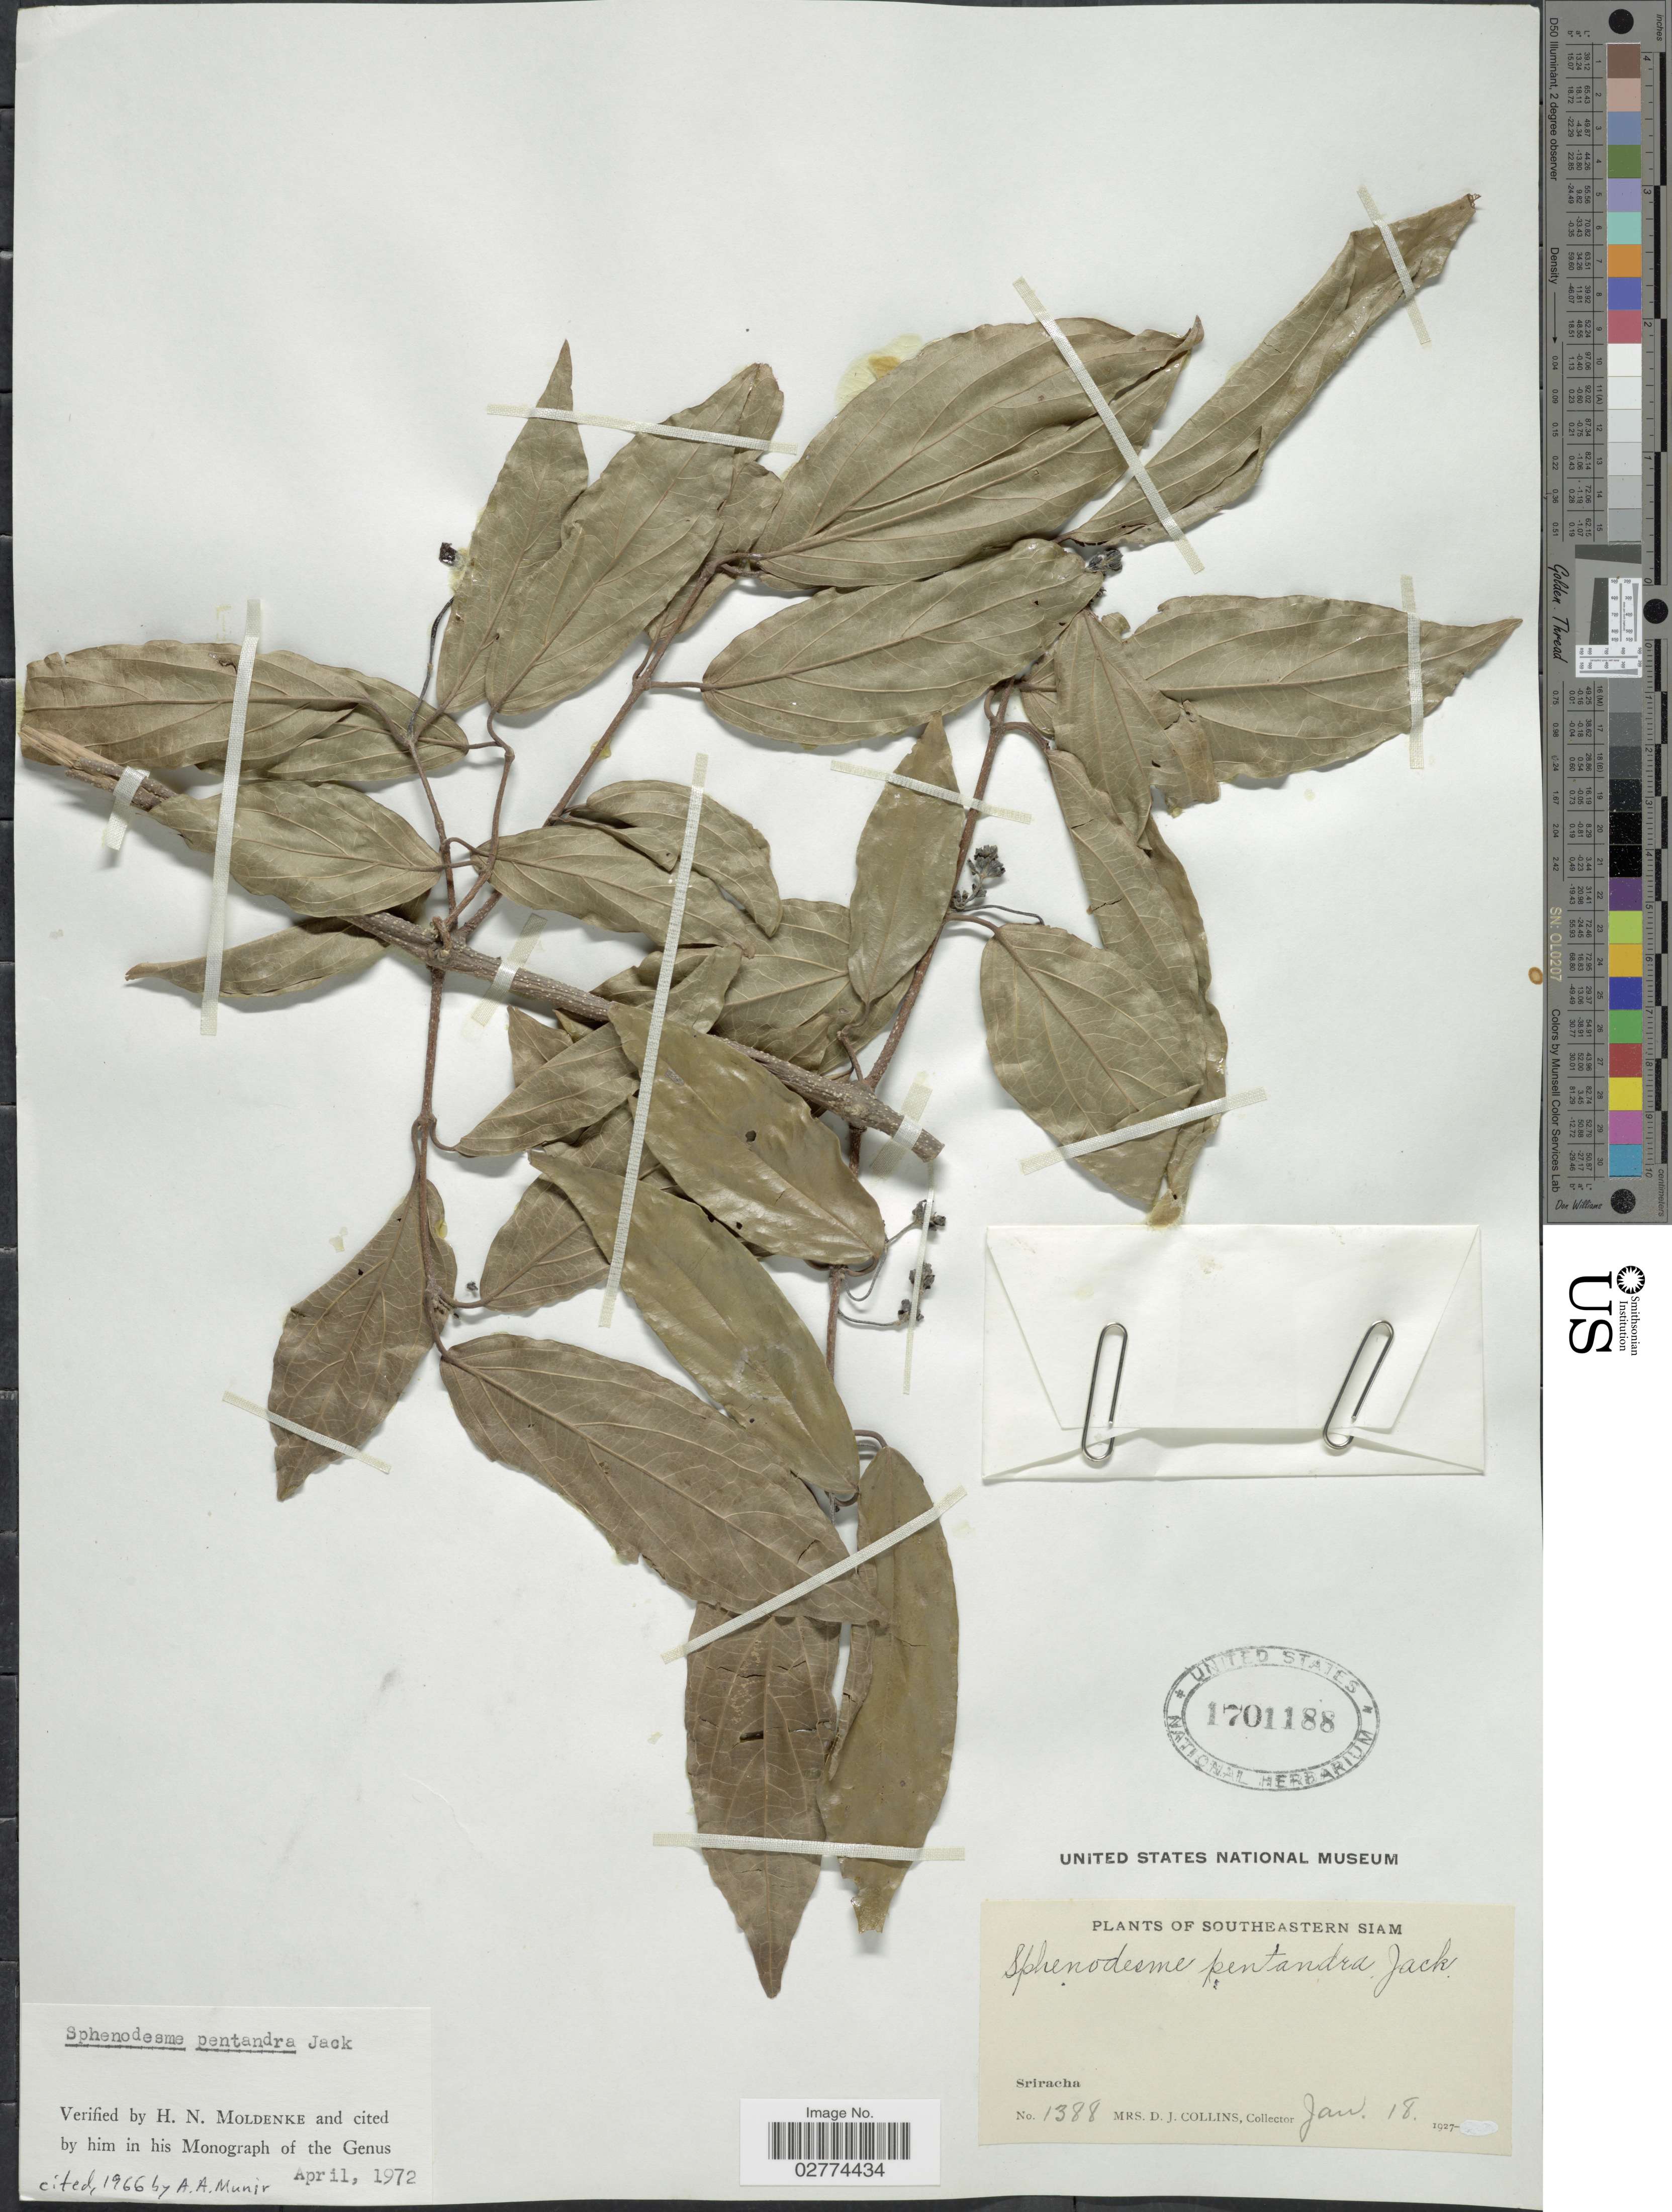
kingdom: Plantae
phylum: Tracheophyta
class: Magnoliopsida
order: Lamiales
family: Lamiaceae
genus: Sphenodesme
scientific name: Sphenodesme pentandra var. pentandra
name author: Jack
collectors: Mrs. D. J. Collins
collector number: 1388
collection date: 1927-01-18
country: Thailand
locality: Southeastern Siam. Sriracha.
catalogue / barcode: US 1701188